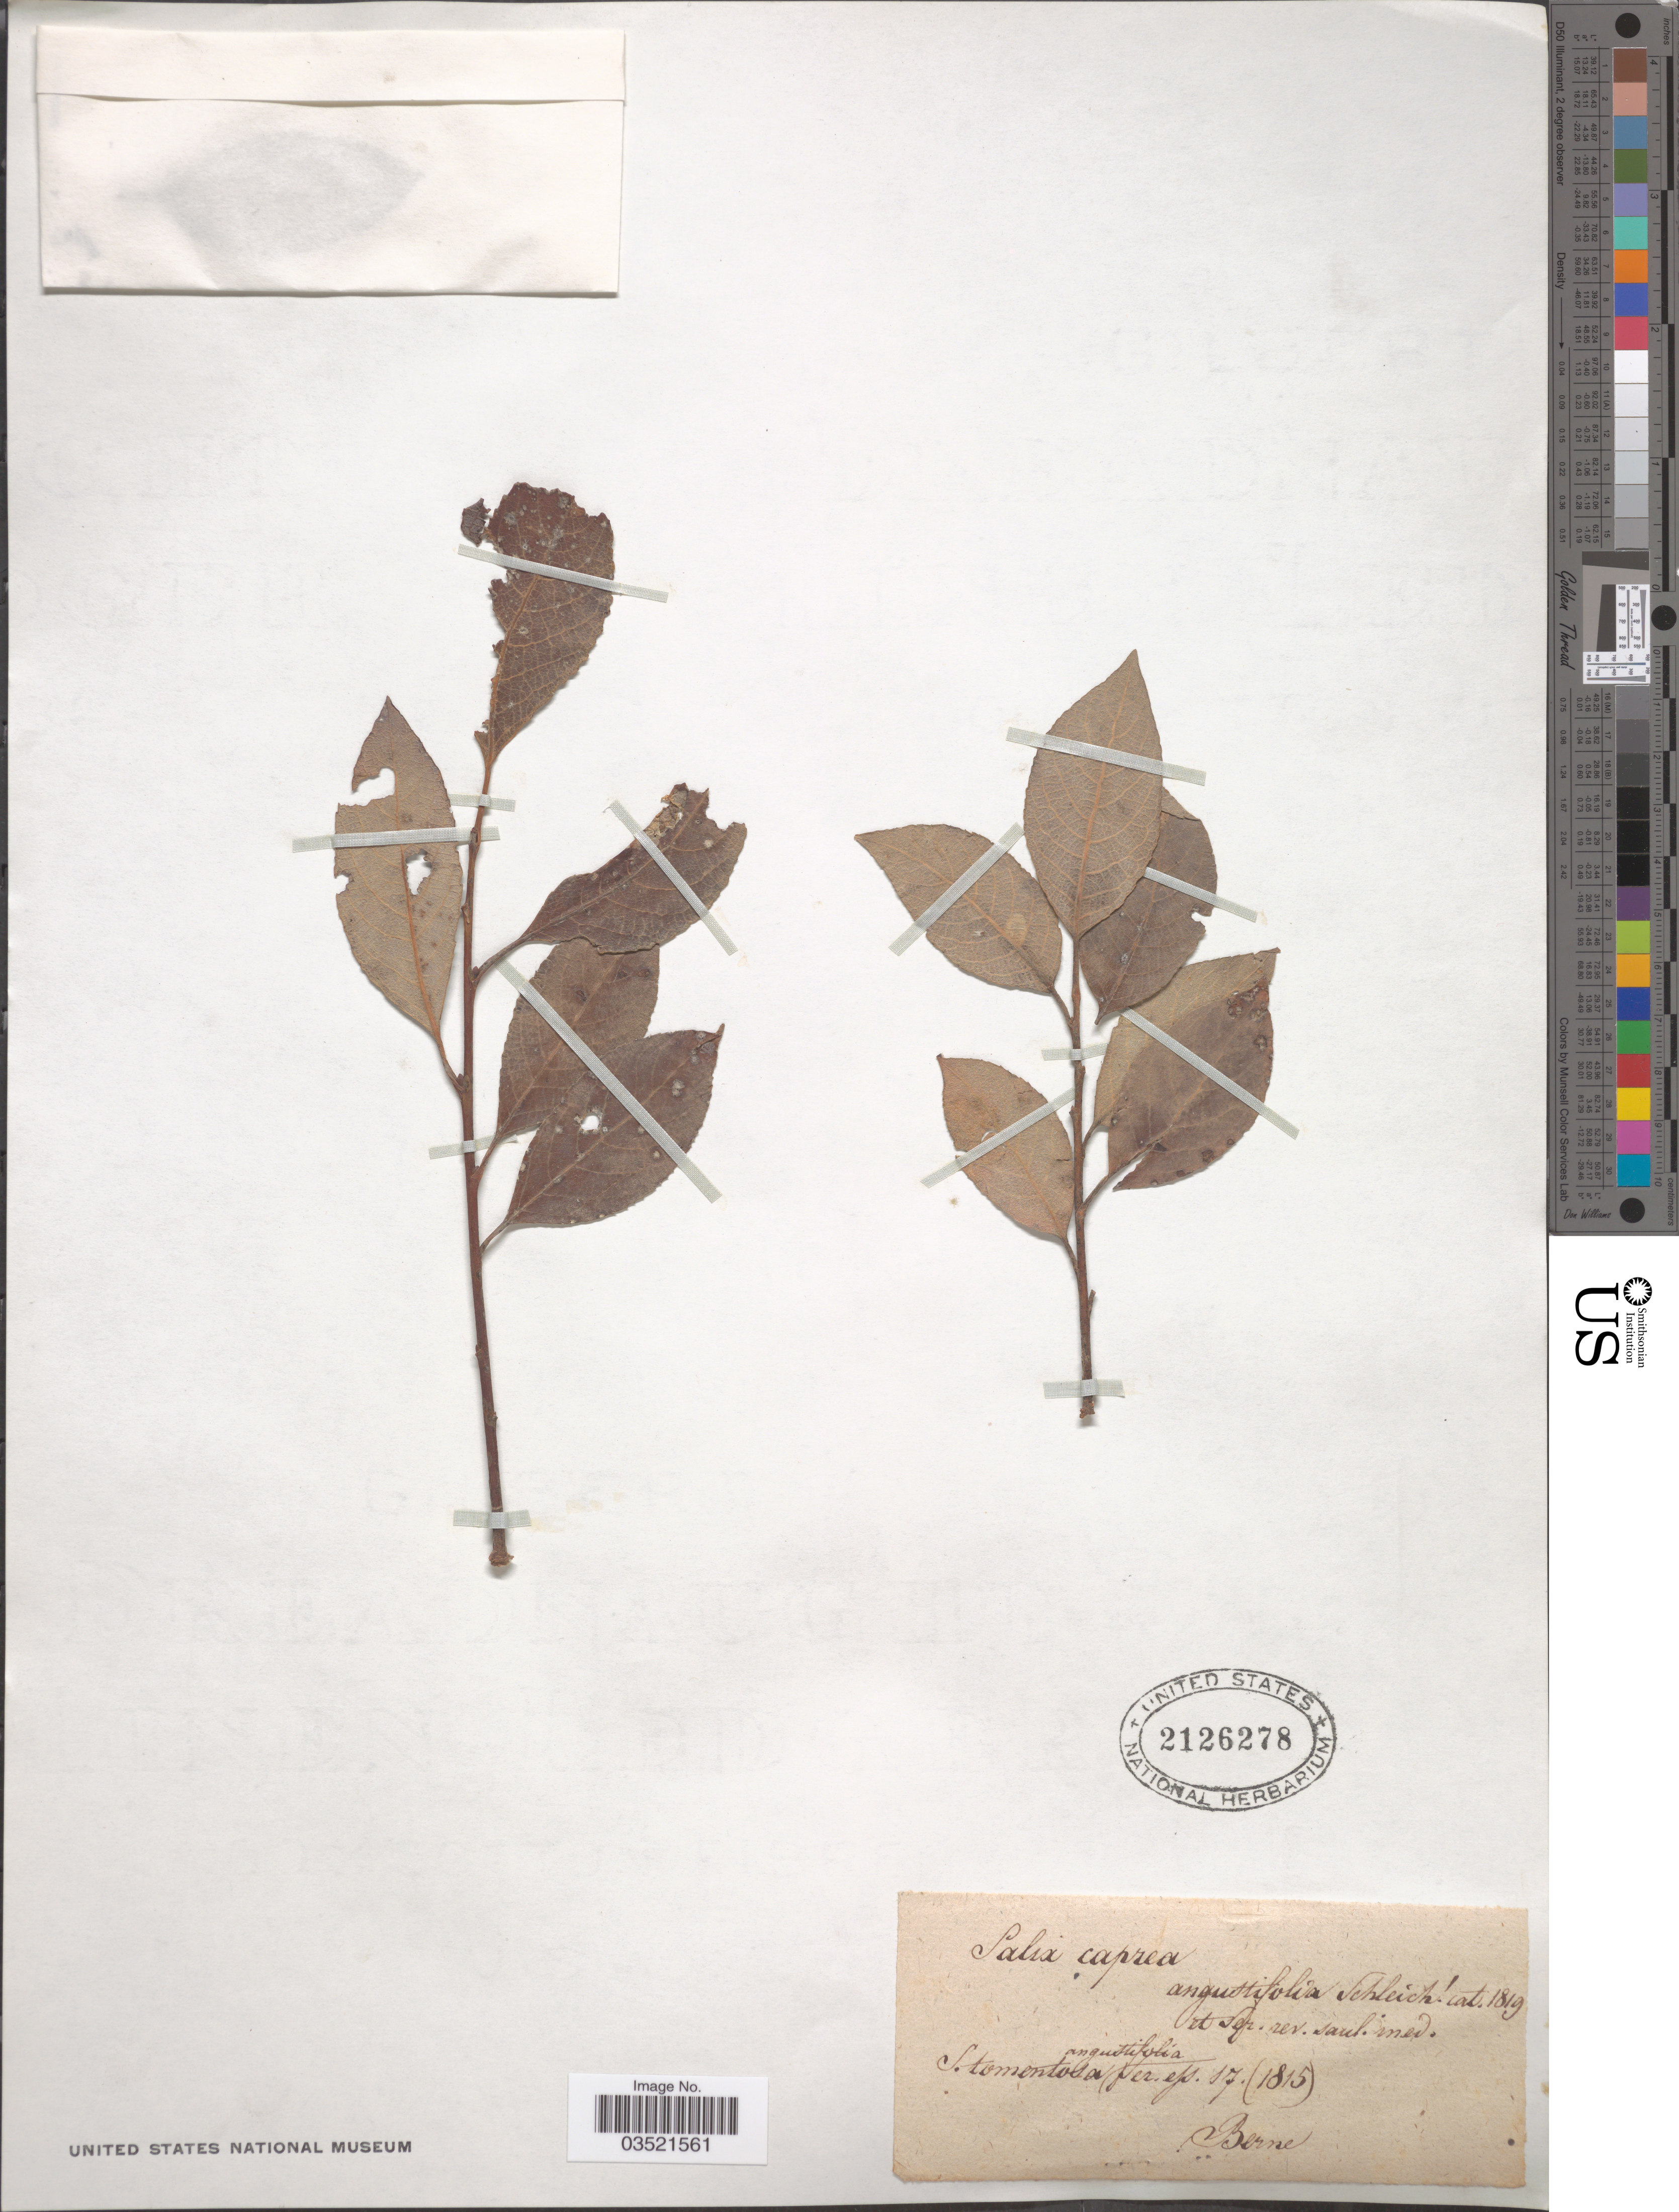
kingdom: Plantae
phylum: Tracheophyta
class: Magnoliopsida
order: Malpighiales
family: Salicaceae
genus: Salix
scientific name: Salix caprea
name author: L.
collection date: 1815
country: Switzerland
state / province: Bern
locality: Berne.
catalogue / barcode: US 2126278